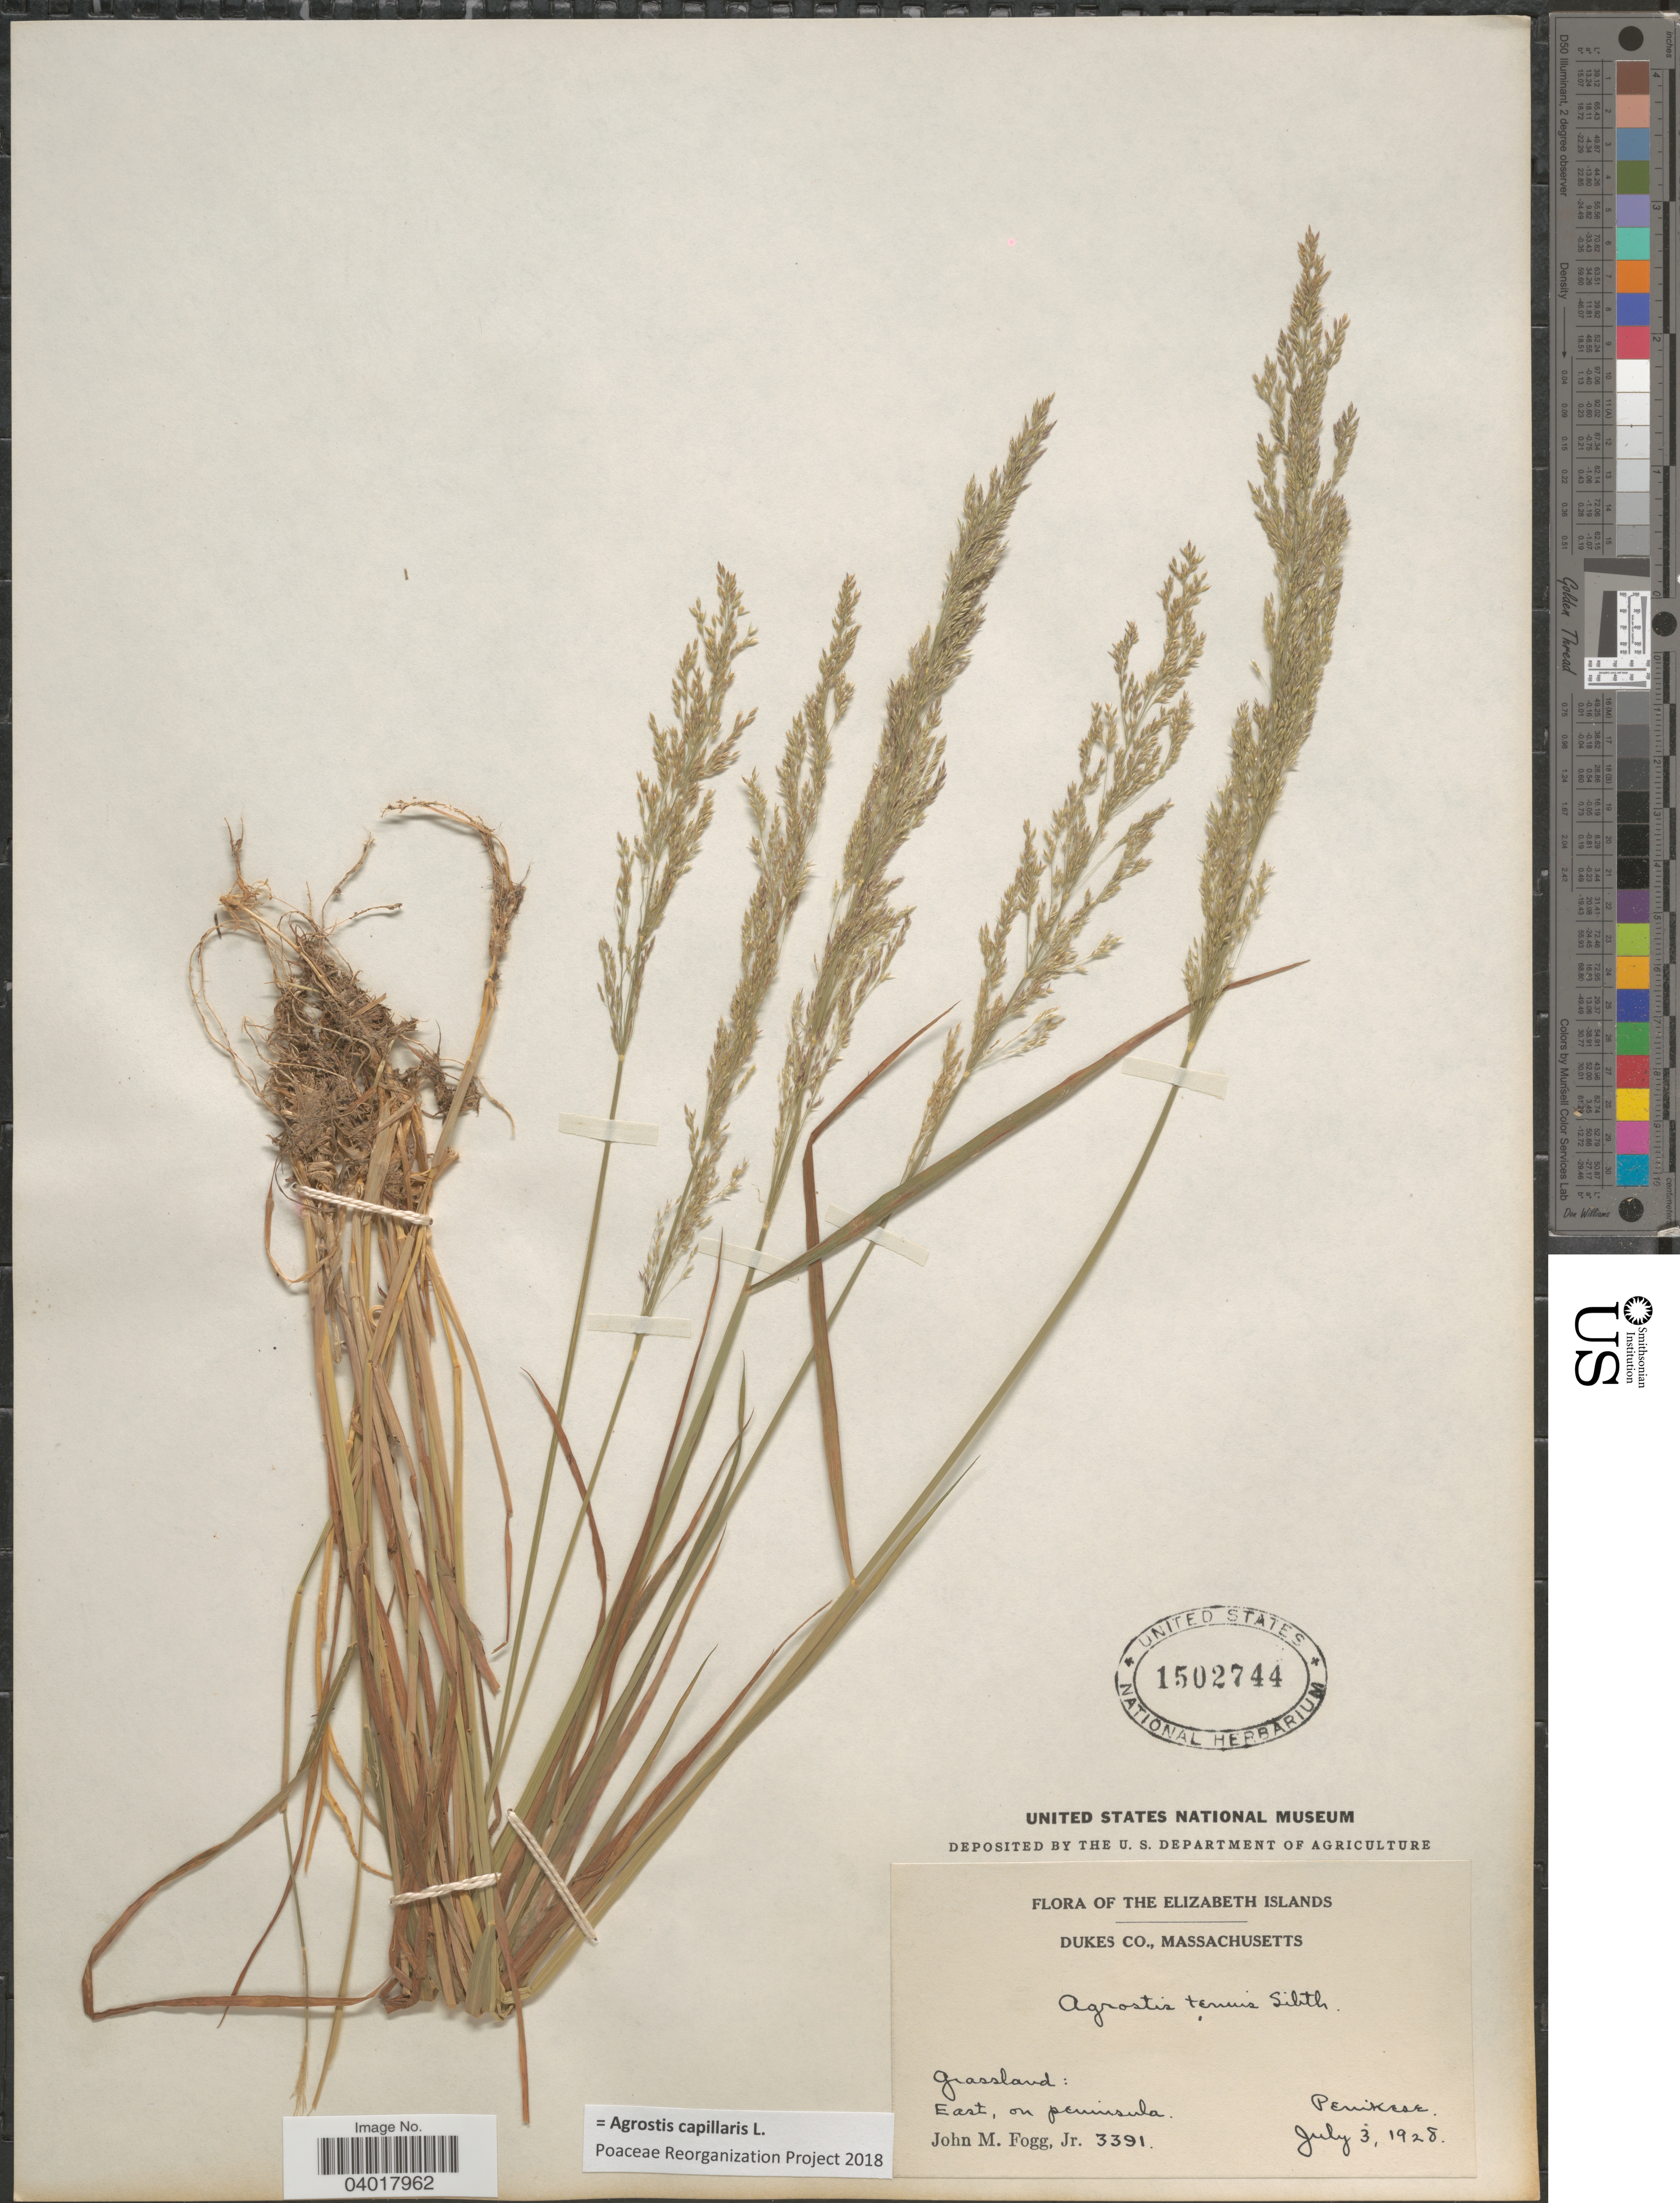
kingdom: Plantae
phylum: Tracheophyta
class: Liliopsida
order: Poales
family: Poaceae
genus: Agrostis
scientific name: Agrostis capillaris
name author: L.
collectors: J. Fogg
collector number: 3391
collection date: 1928-07-03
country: United States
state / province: Massachusetts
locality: Elizabeth Islands. Dukes Co. East, on peninsula Penikese.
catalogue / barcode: US 1502744